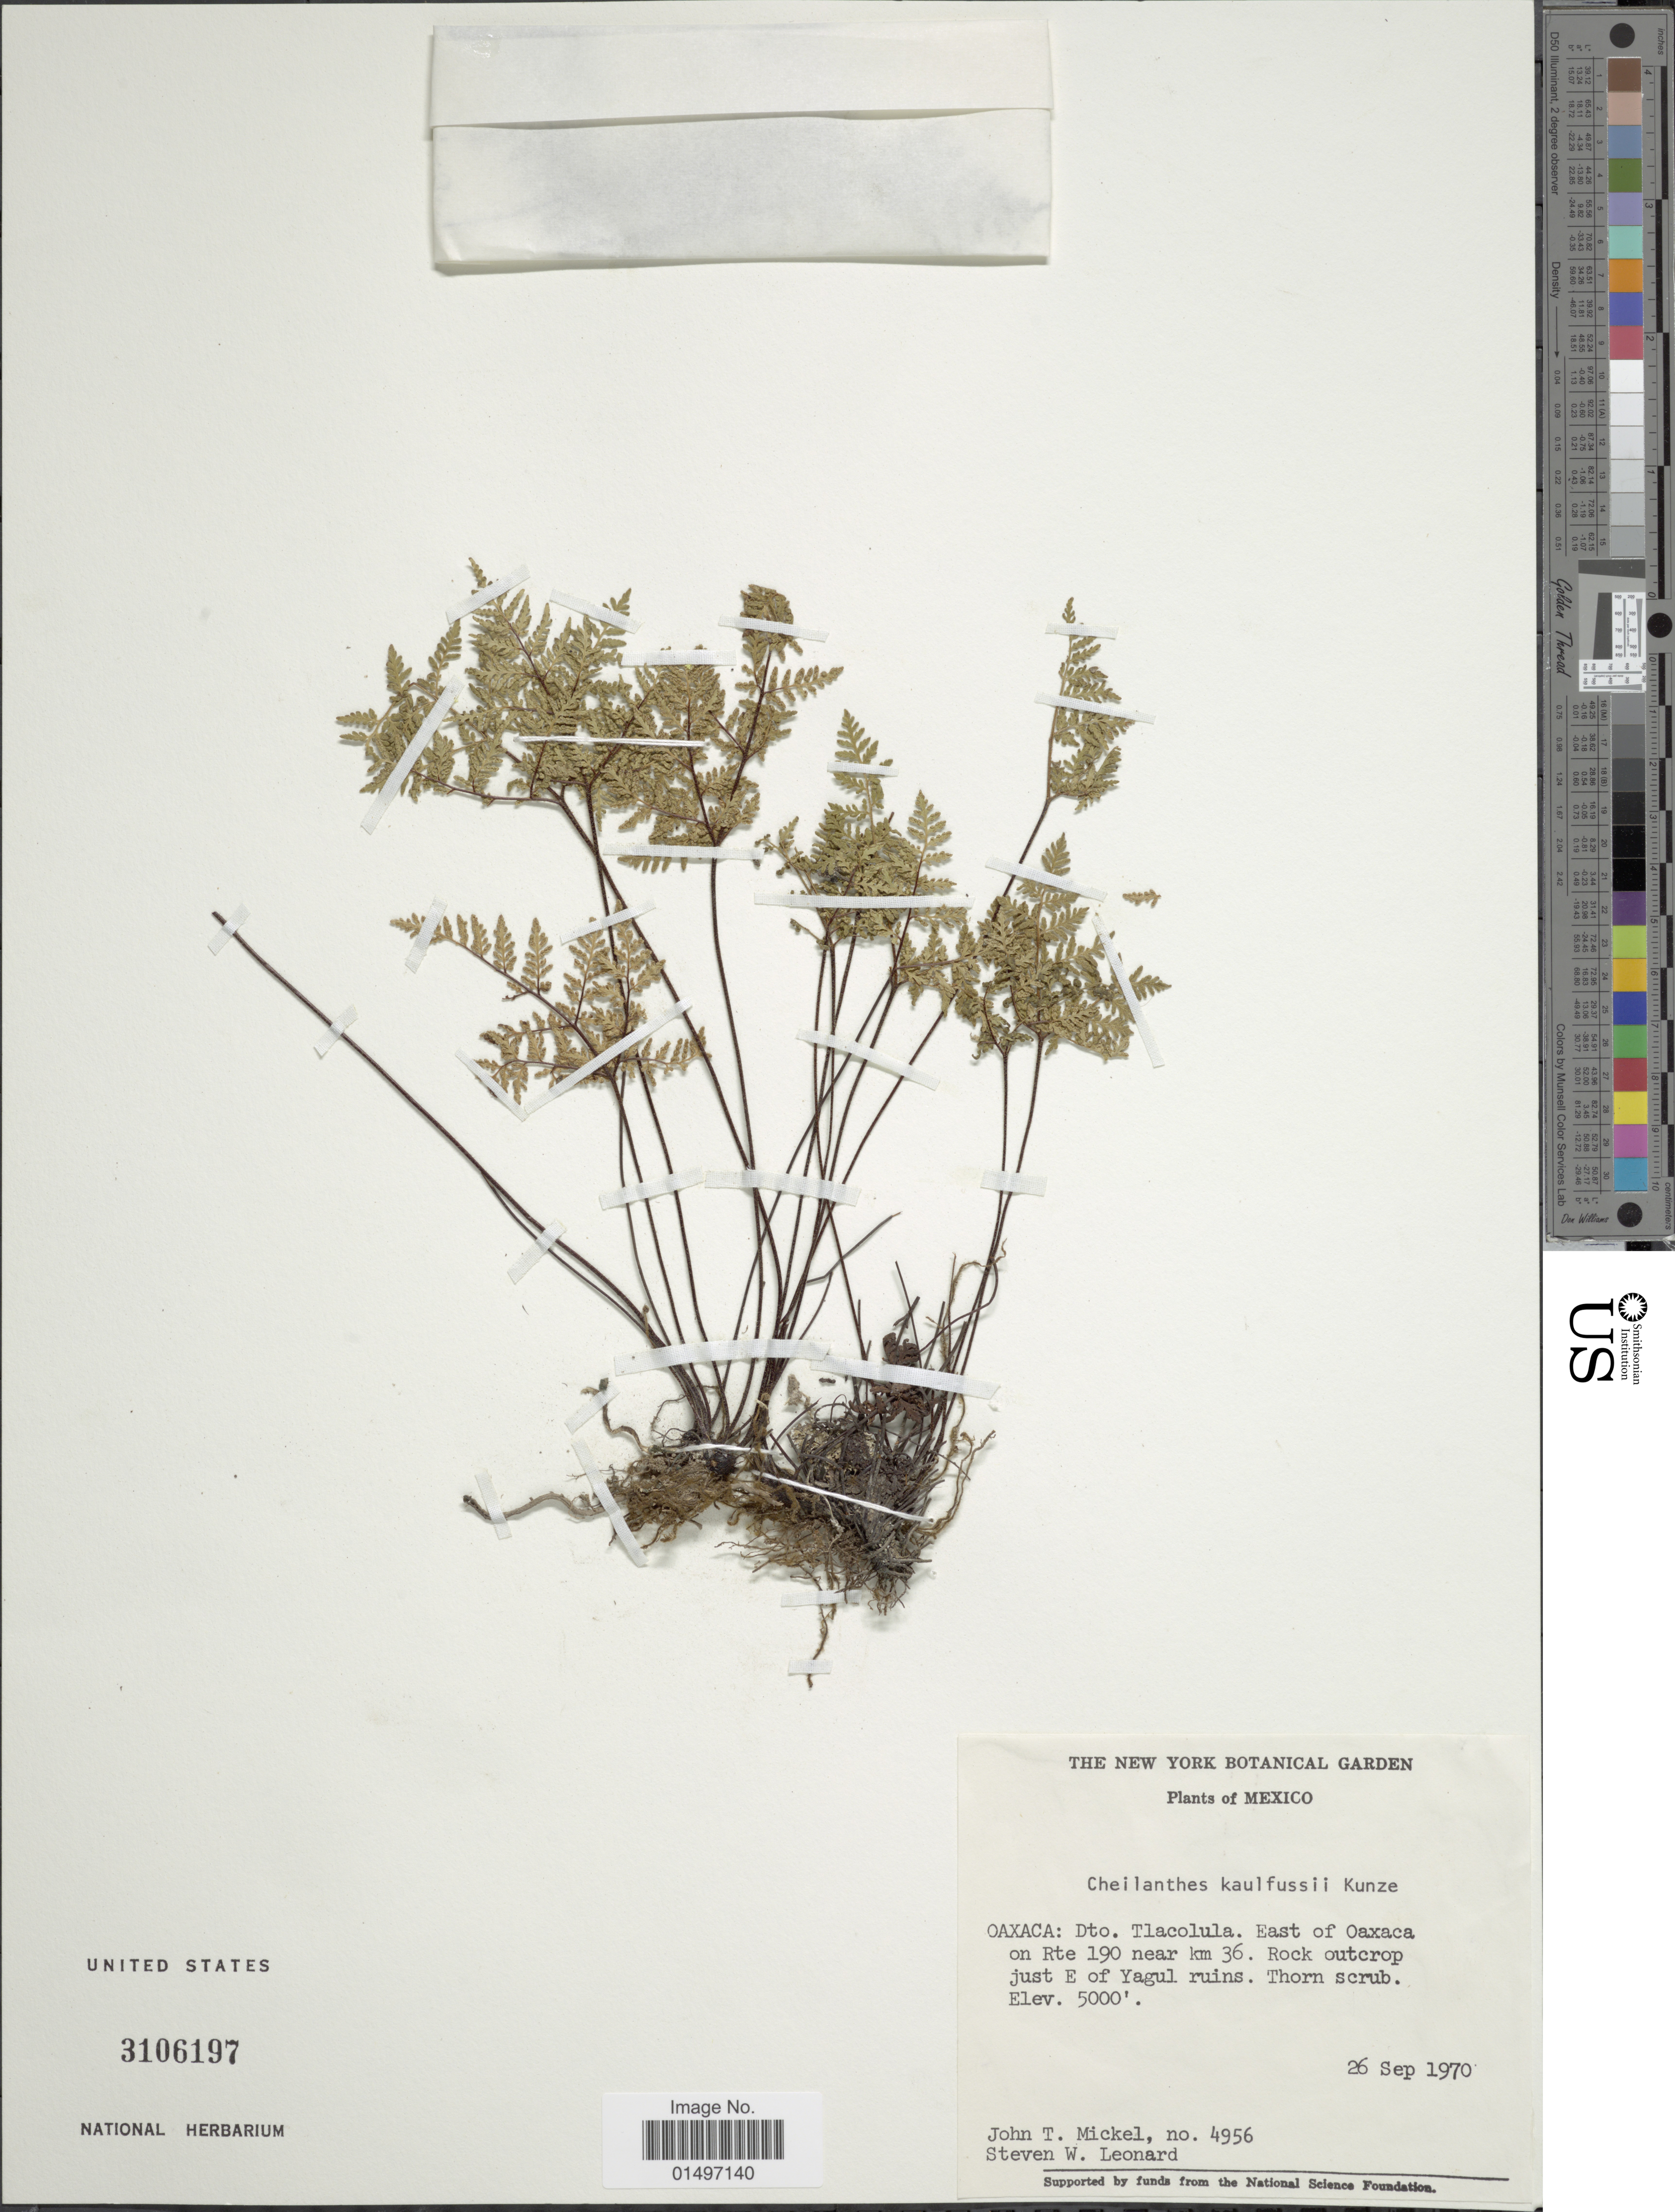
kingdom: Plantae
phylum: Tracheophyta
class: Polypodiopsida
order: Polypodiales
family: Pteridaceae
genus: Gaga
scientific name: Gaga kaulfussii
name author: (Kunze) Fay W. Li & Windham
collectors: J. T. Mickel & S. W. Leonard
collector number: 4956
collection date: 1970-09-26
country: Mexico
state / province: Oaxaca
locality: Mexico, Dto. Tlacolula. East of Oaxaca on Rte 190 near km 36, rock outcrop just E of Yagul ruins.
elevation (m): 1524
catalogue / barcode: US 3106197